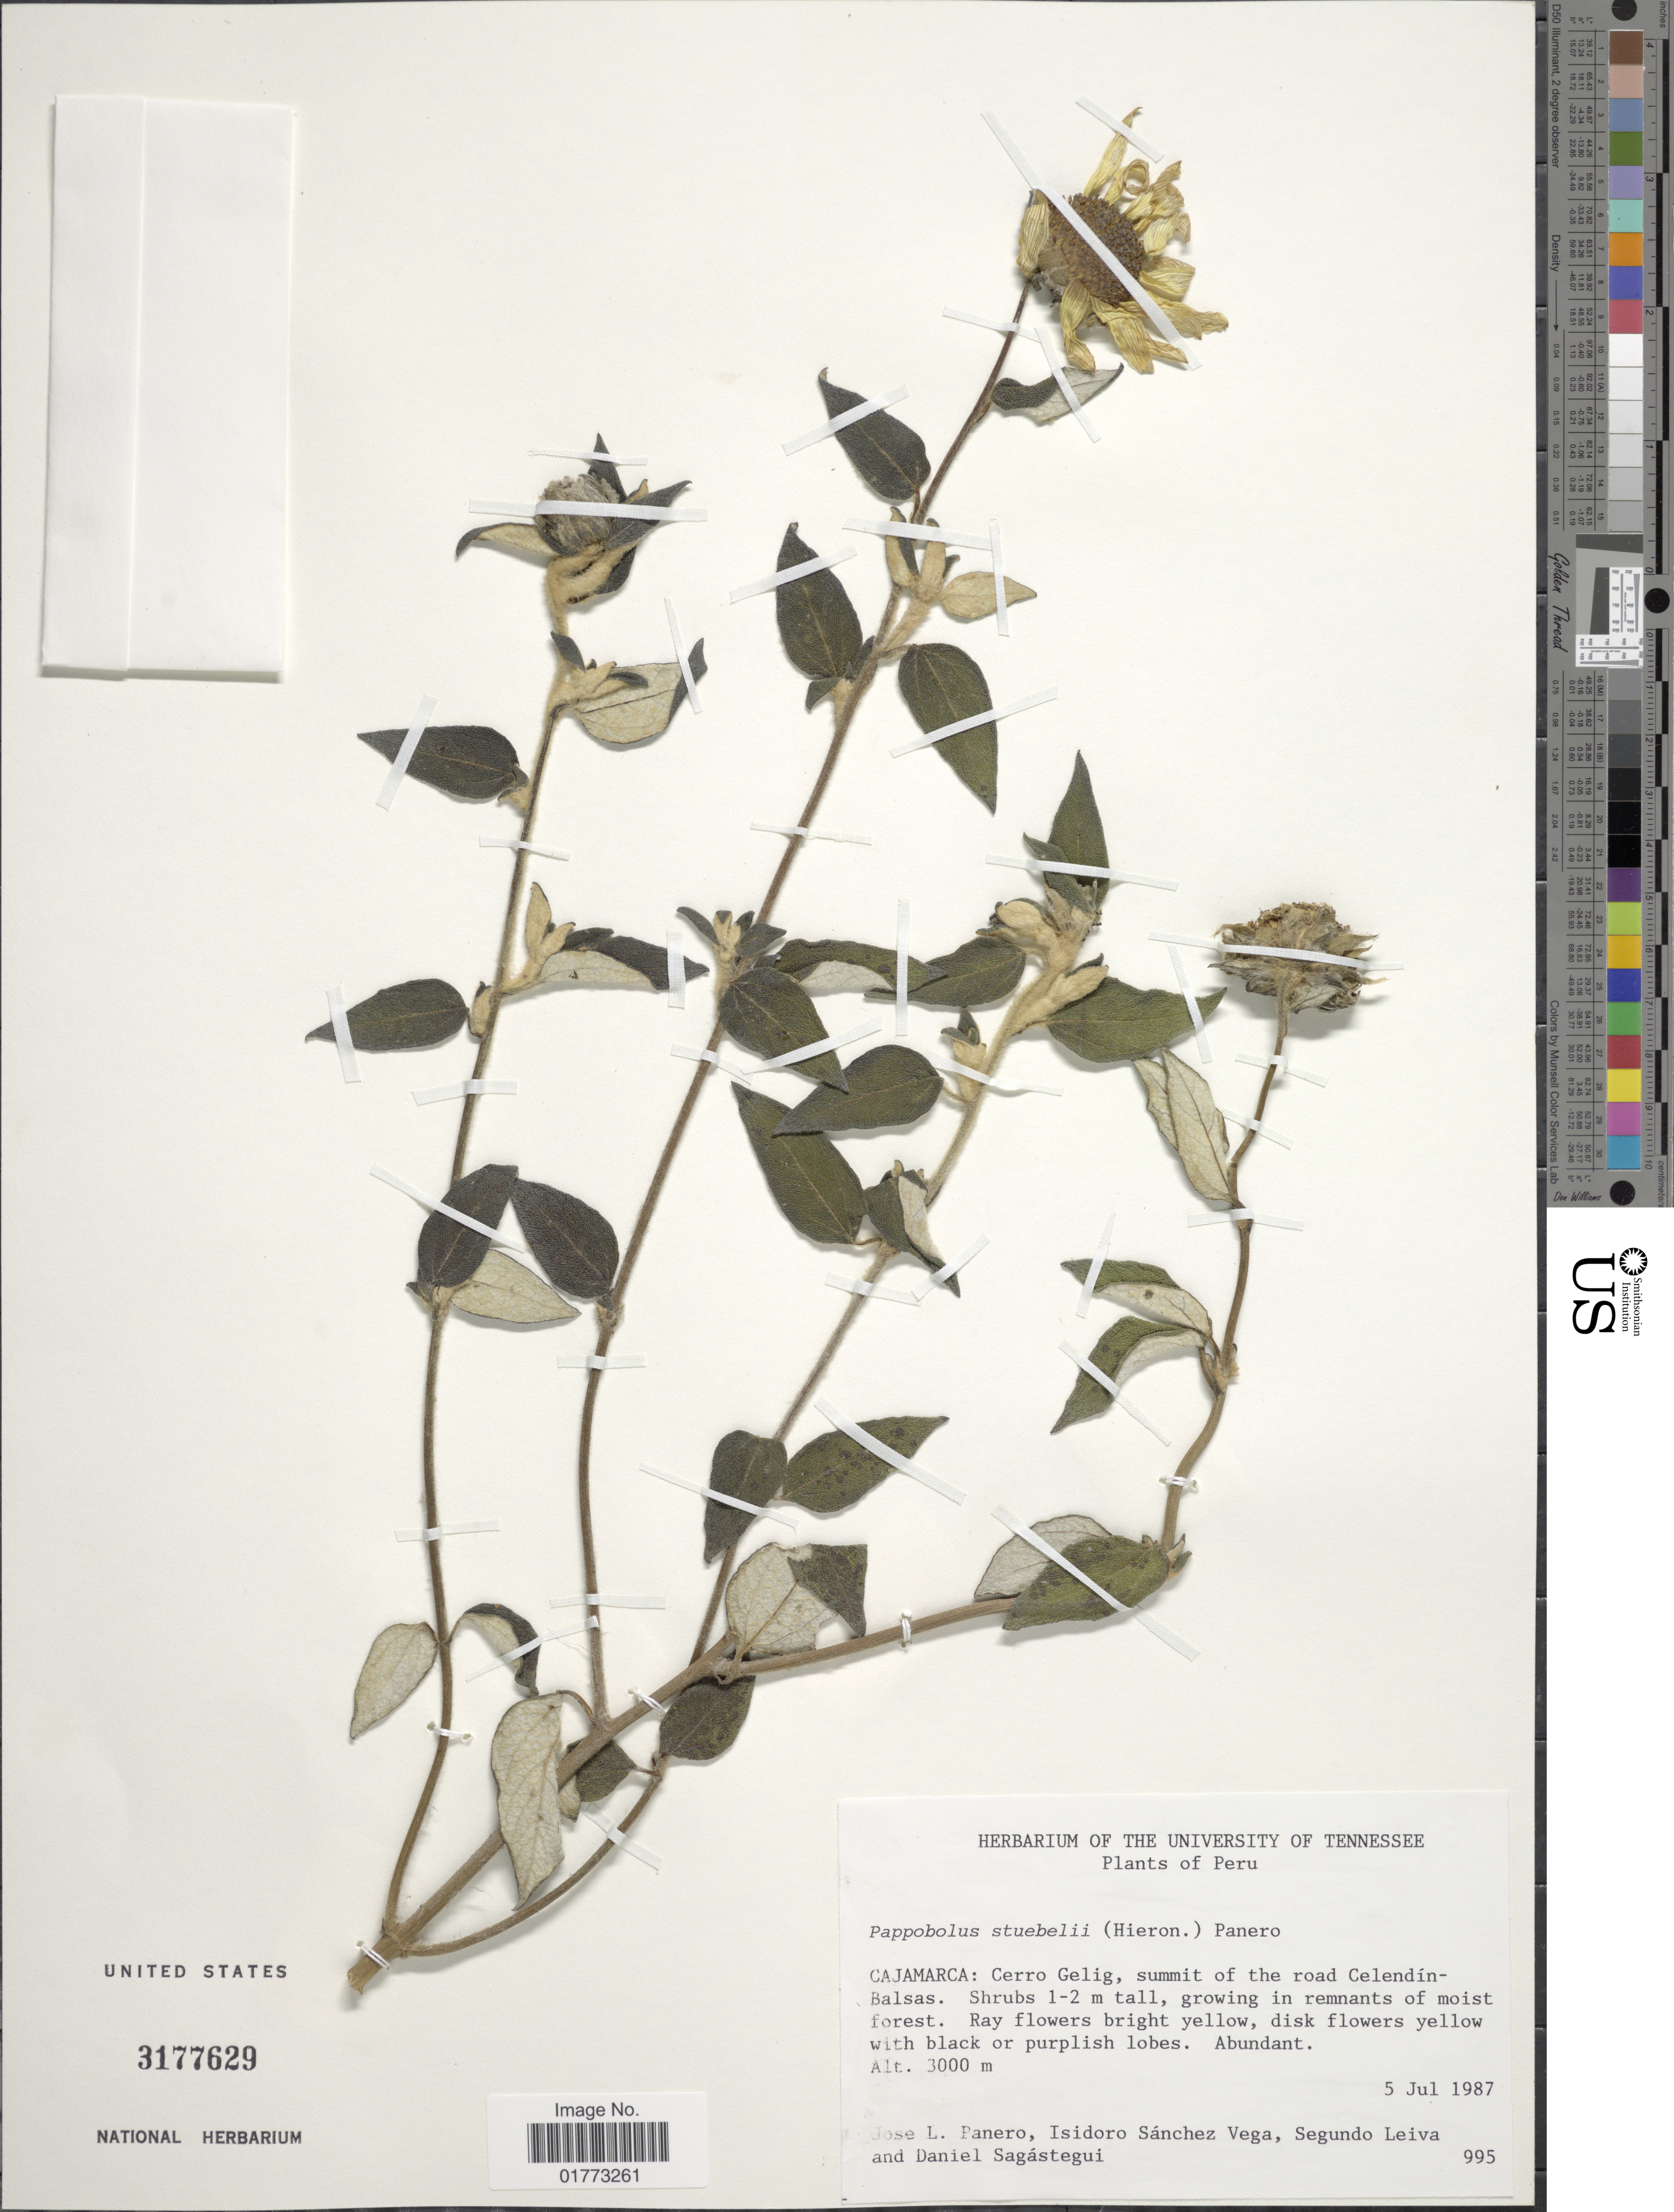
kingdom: Plantae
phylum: Tracheophyta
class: Magnoliopsida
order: Asterales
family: Asteraceae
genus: Pappobolus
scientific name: Pappobolus stuebelii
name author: (Hieron.) Panero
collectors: J. L. Panero, I. Sánchez Vega, S. Leiva & D. Sagástegui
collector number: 995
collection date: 1987-07-05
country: Peru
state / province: Cajamarca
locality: Cerro Gelig, summit of the road Celendín-Balsas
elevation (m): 3000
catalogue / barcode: US 3177629